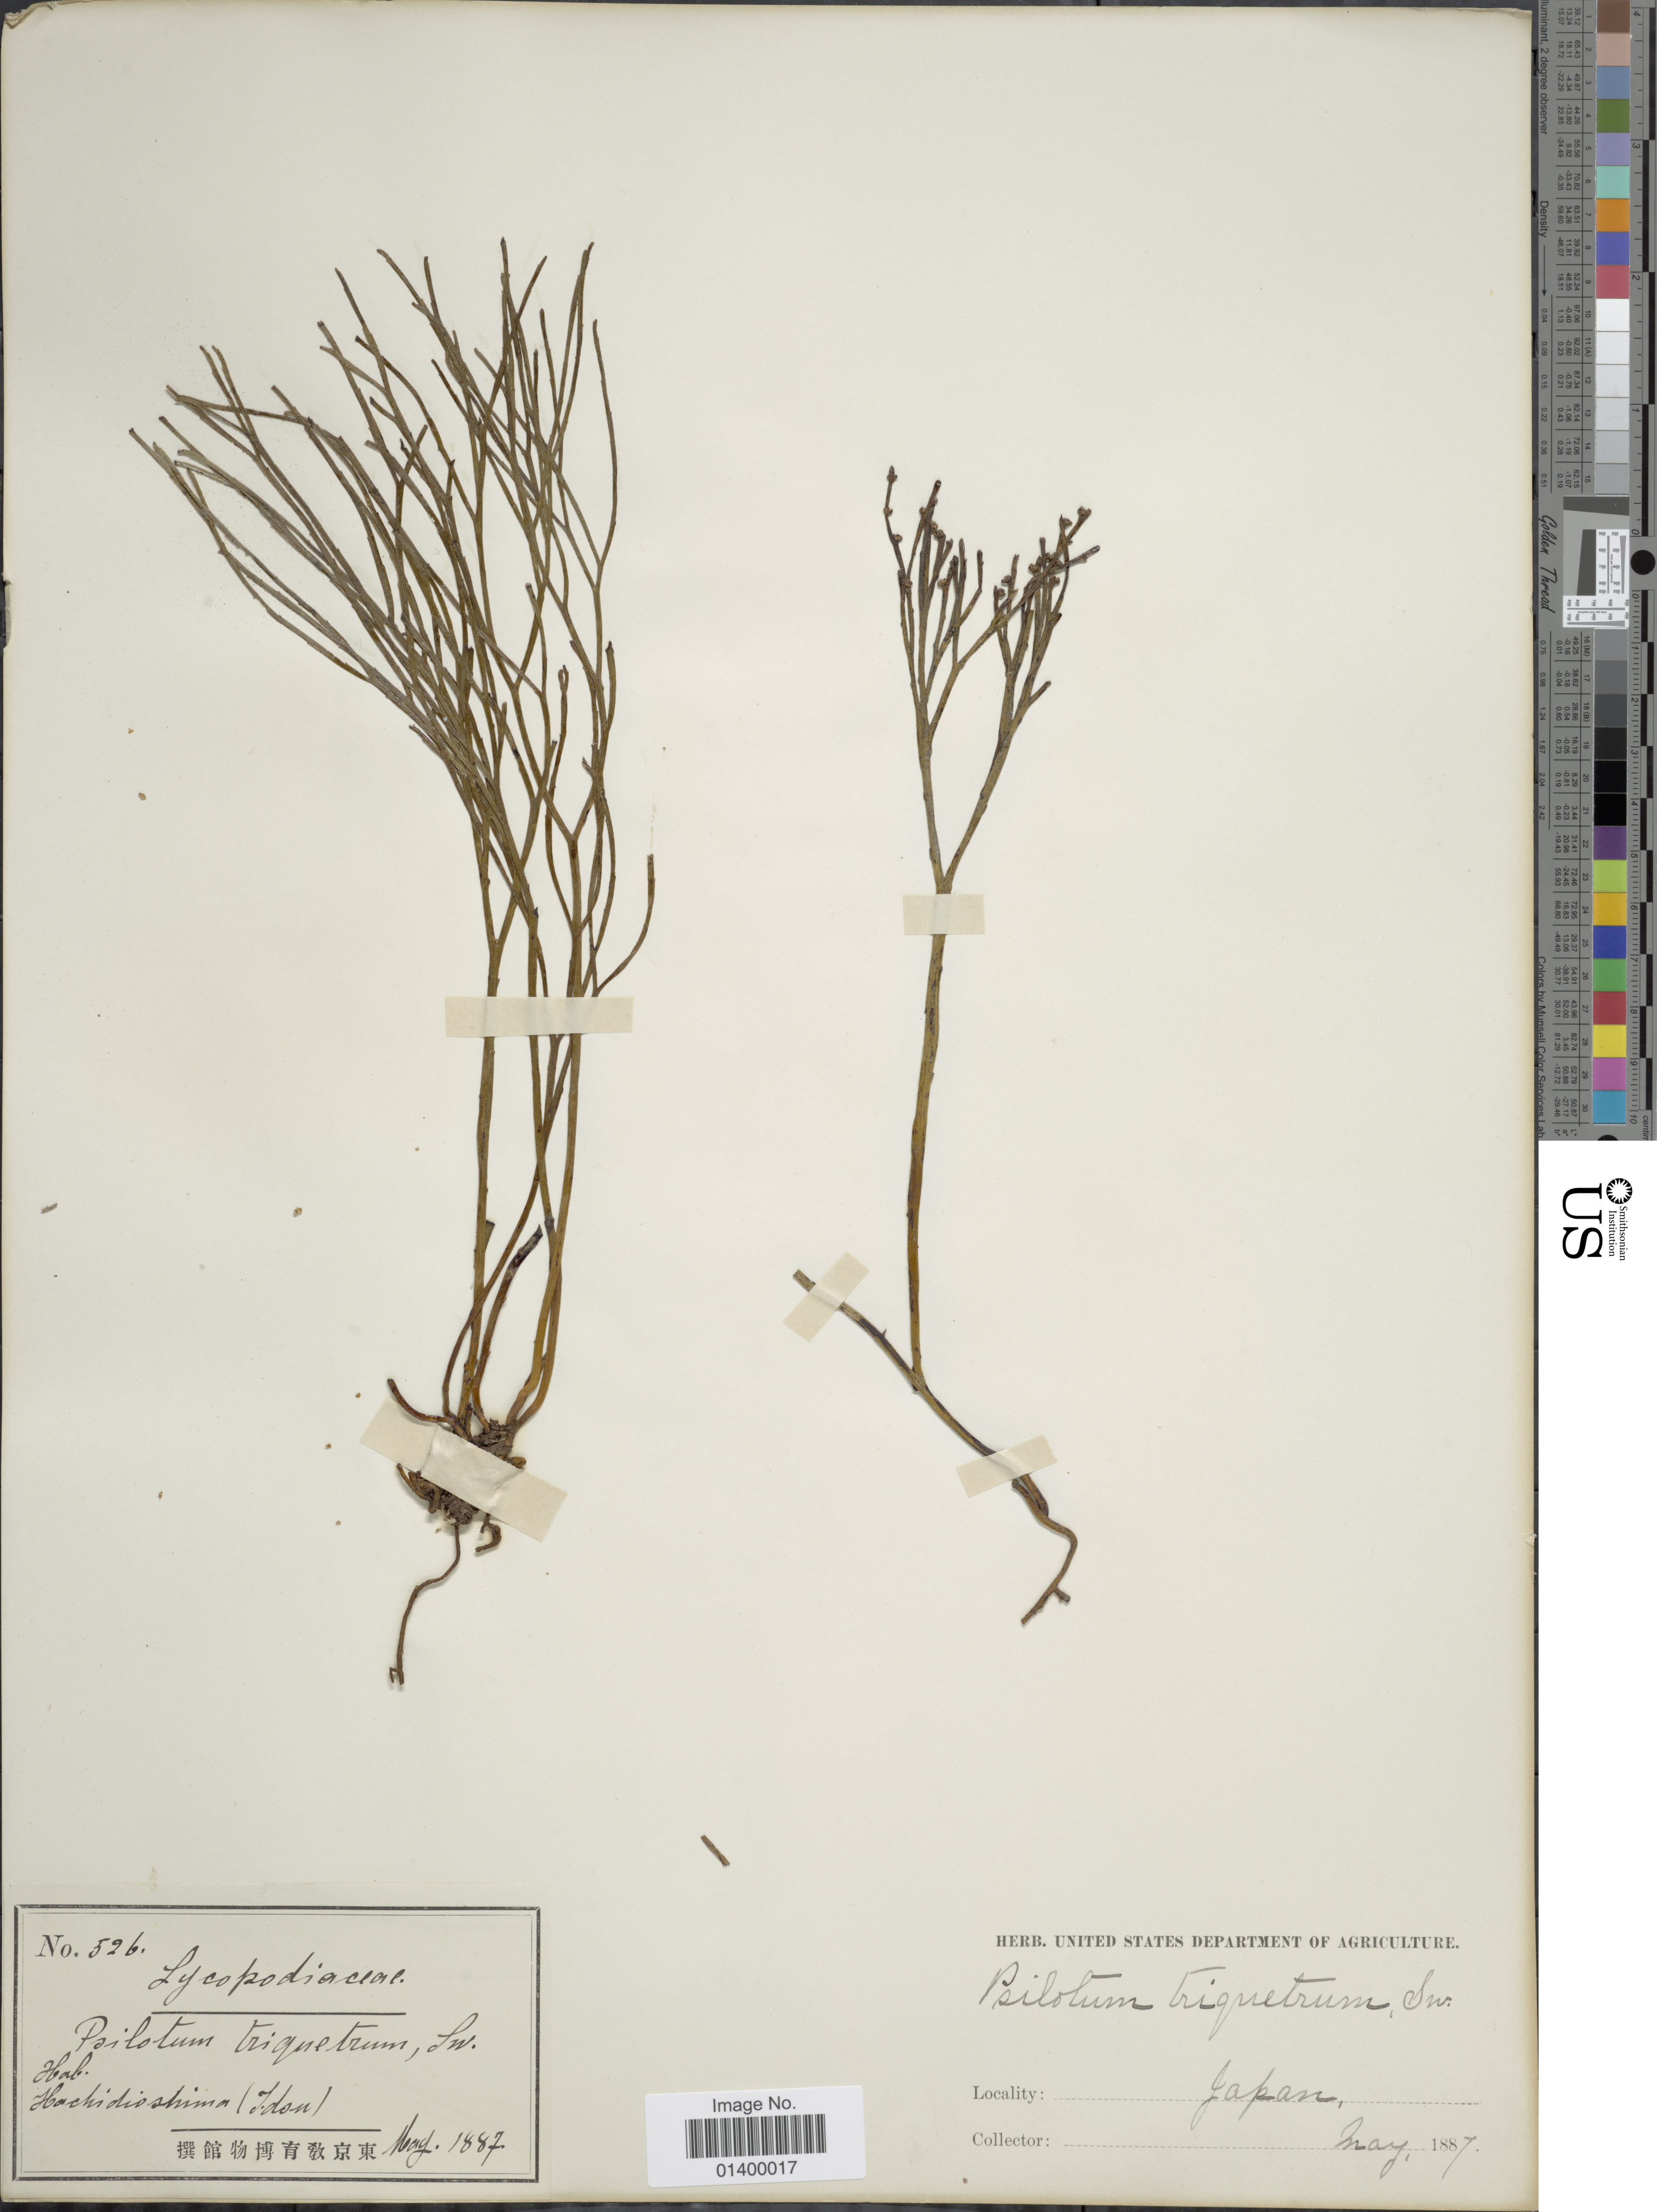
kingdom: Plantae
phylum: Tracheophyta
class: Polypodiopsida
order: Psilotales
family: Psilotaceae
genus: Psilotum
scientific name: Psilotum nudum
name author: (L.) P. Beauv.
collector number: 526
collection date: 1887-05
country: Japan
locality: Hachidioshima (Idon)